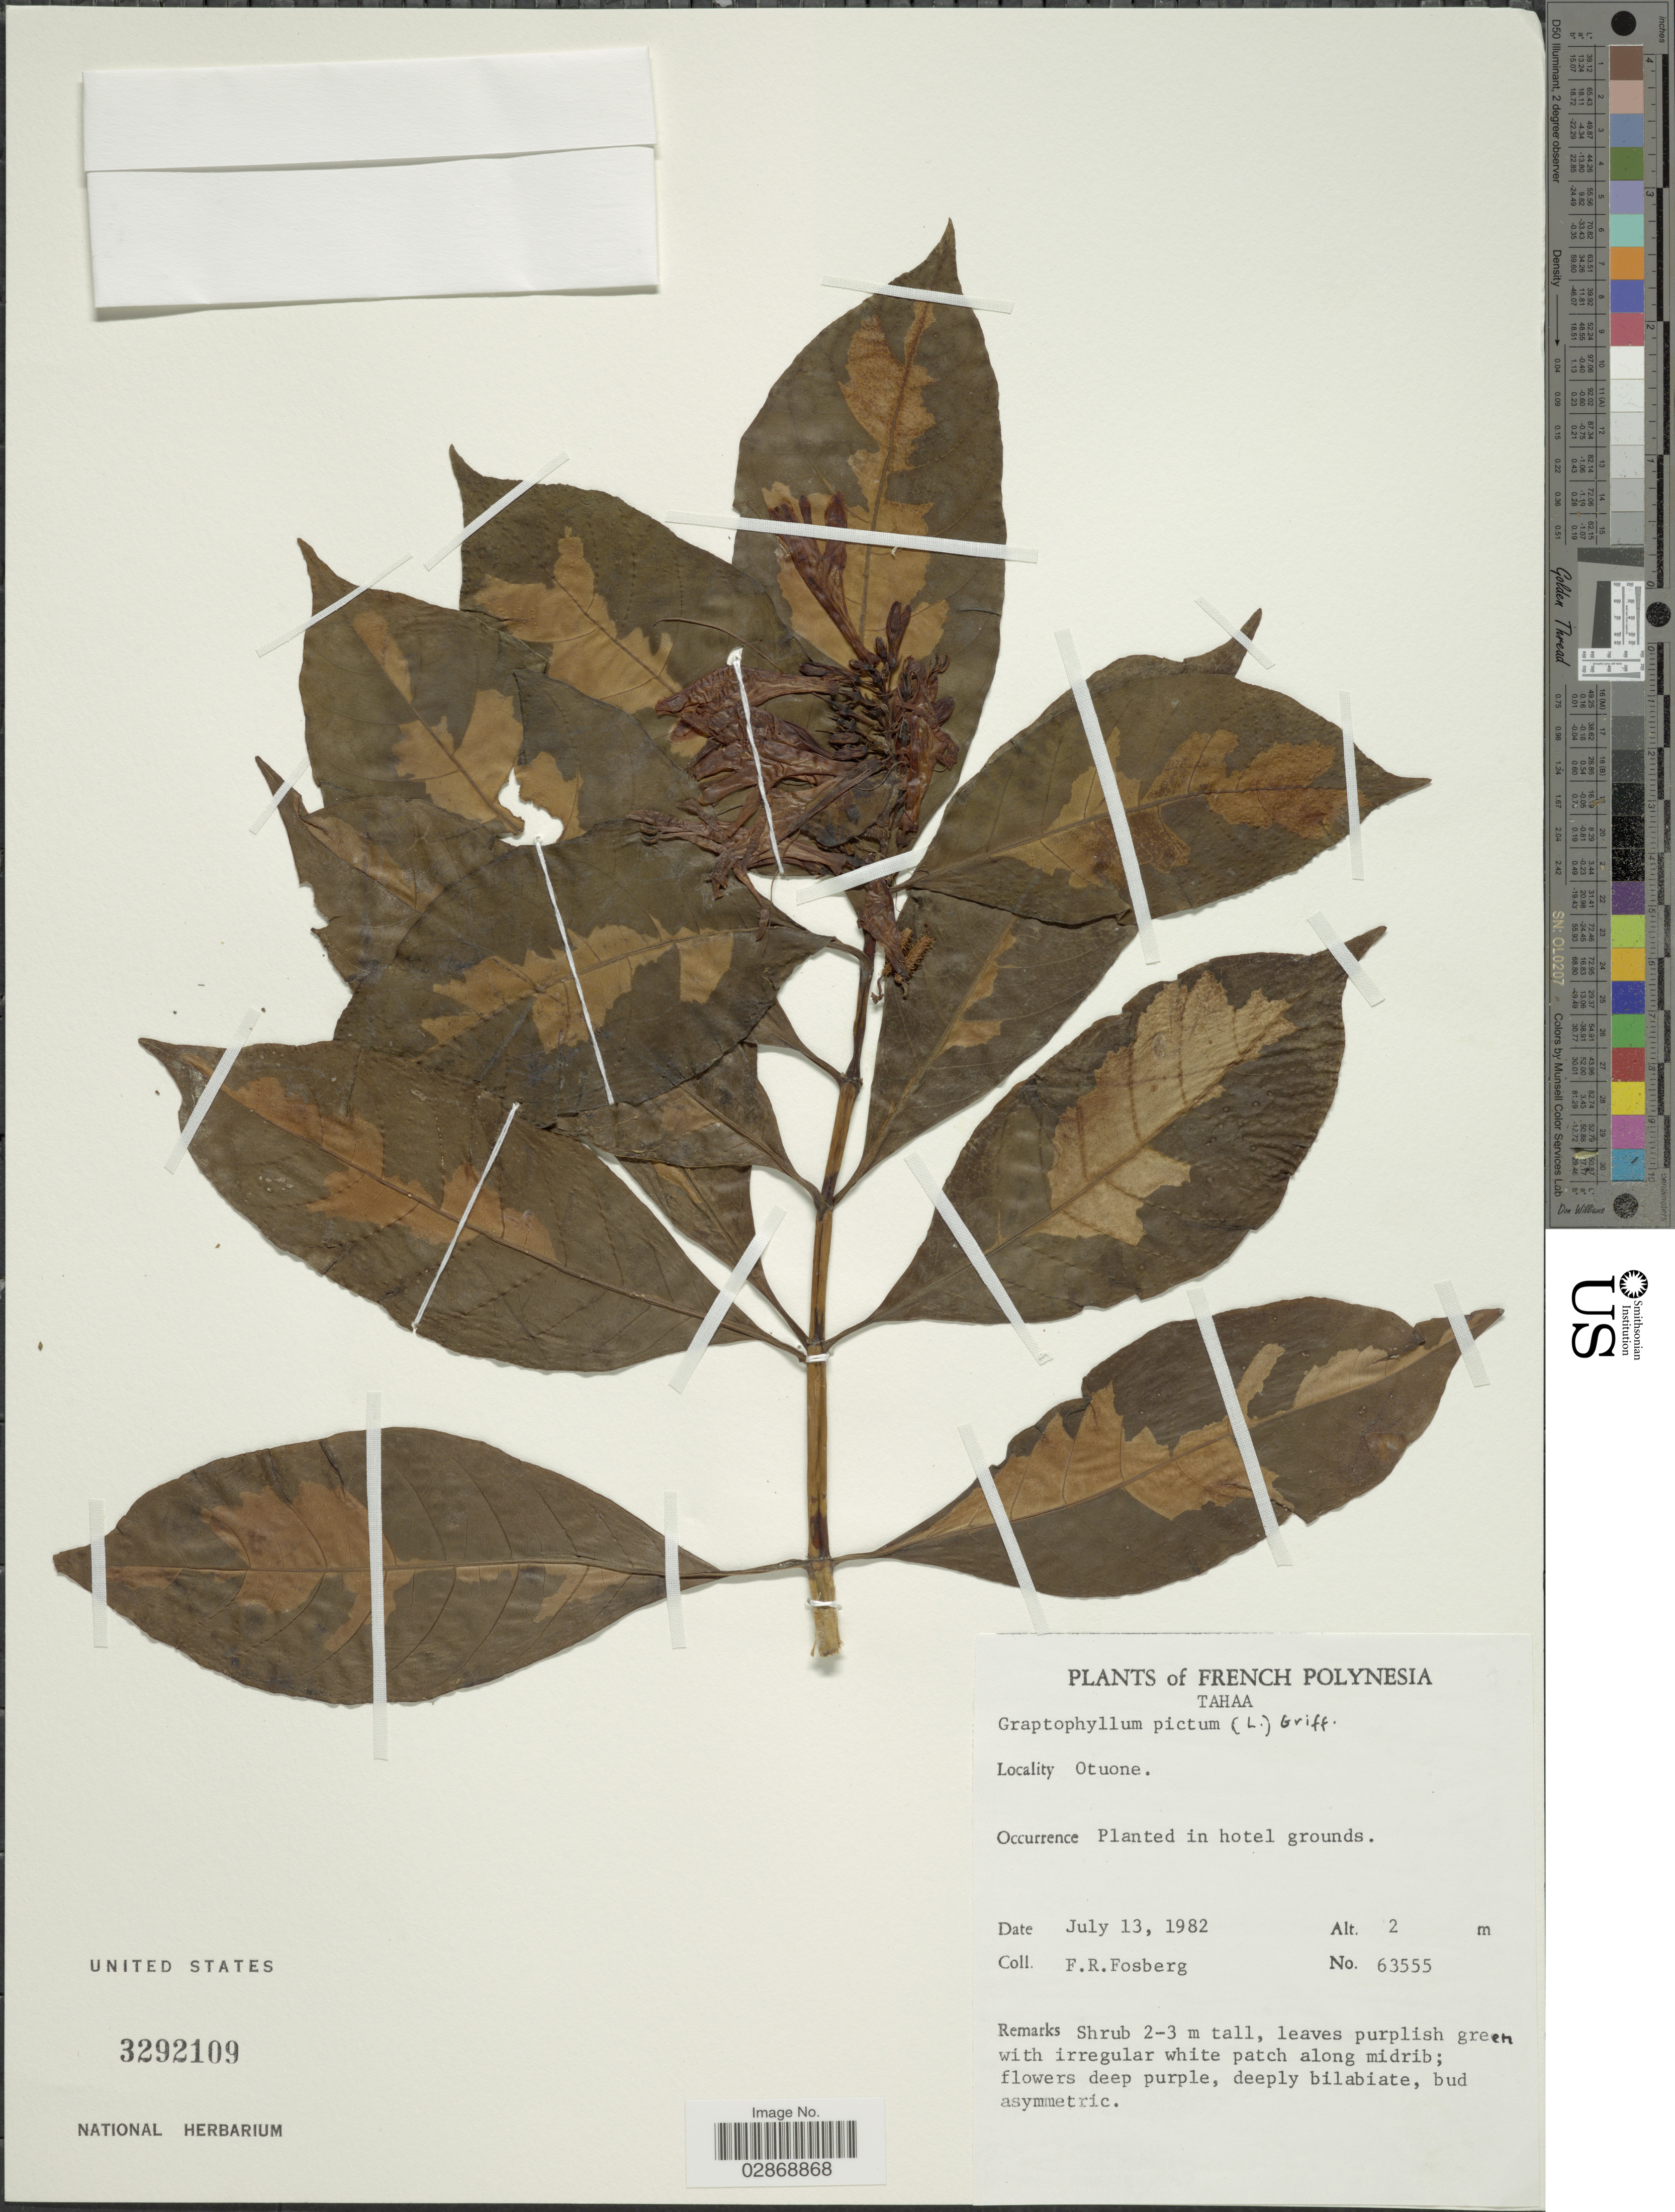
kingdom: Plantae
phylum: Tracheophyta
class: Magnoliopsida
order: Lamiales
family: Acanthaceae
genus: Graptophyllum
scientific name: Graptophyllum pictum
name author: (L.) Griff.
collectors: F. R. Fosberg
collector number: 63555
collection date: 1982-07-13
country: French Polynesia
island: Tahaa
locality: Tahaa. Otuone. Planted in hotel grounds.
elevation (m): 2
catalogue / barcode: US 3292109